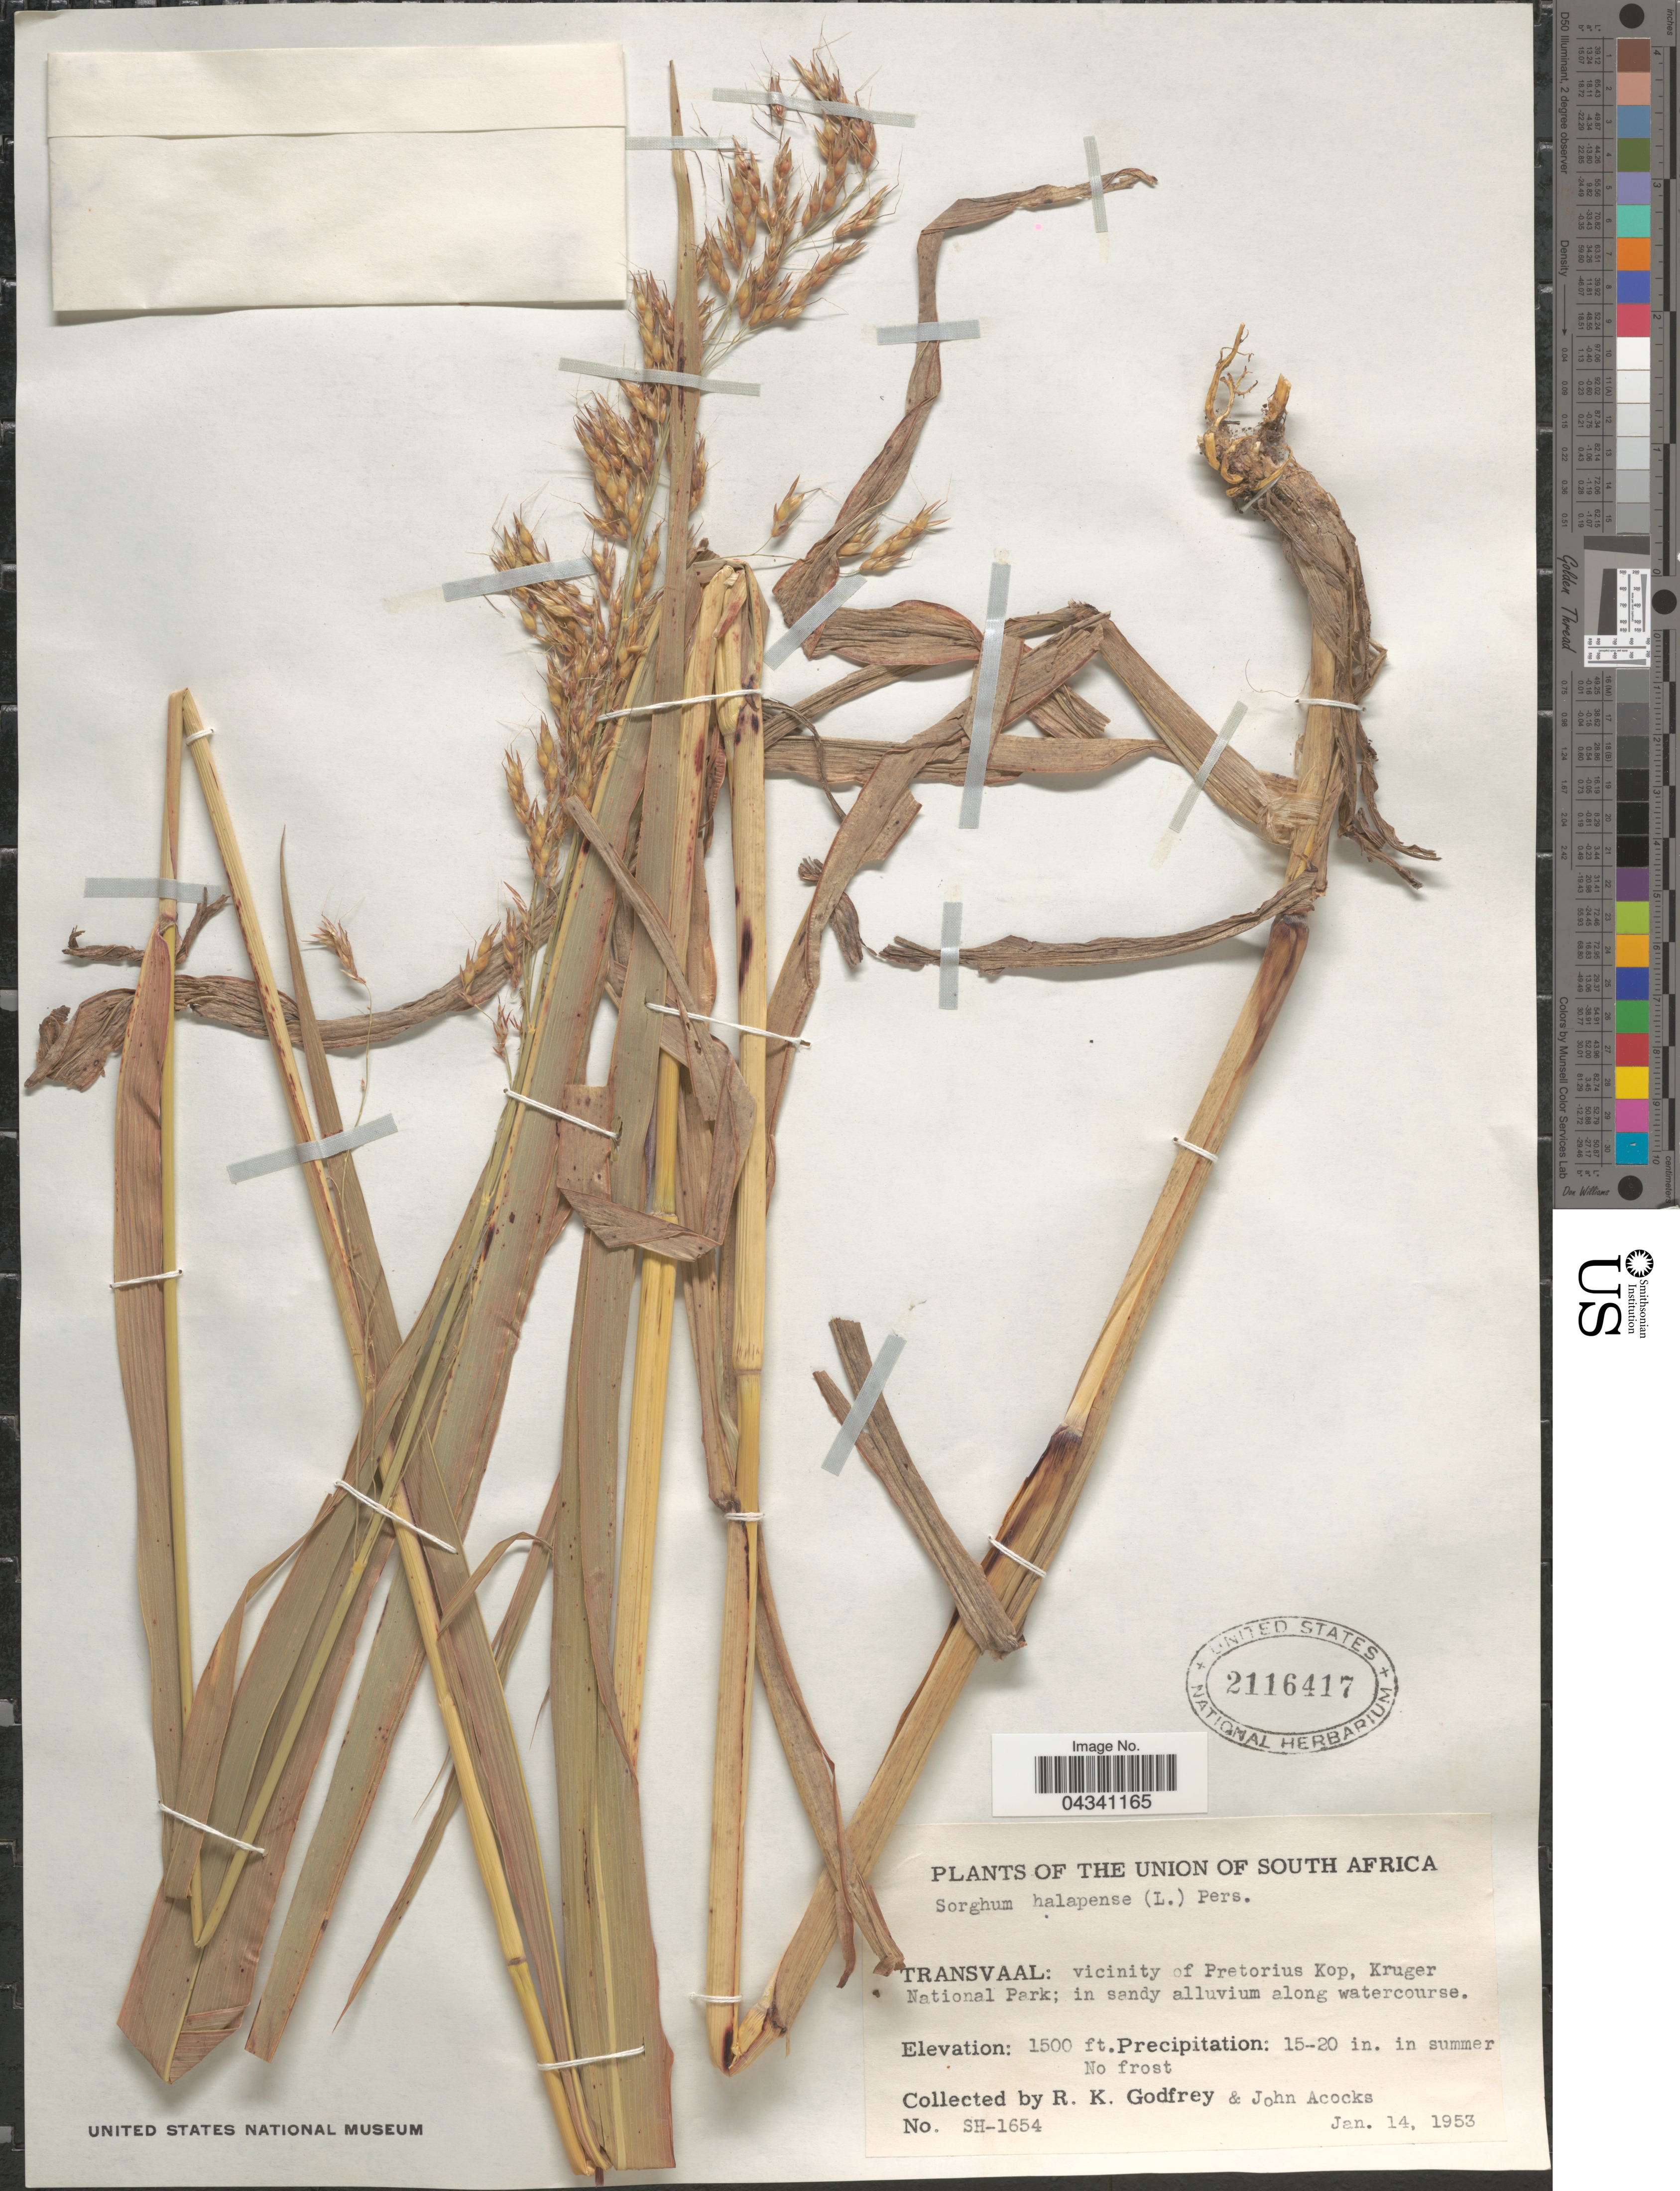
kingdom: Plantae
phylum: Tracheophyta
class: Liliopsida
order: Poales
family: Poaceae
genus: Sorghum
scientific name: Sorghum halepense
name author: (L.) Pers.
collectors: R. K. Godfrey & J. P. Acocks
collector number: SH-1654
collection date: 1953-01-14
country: South Africa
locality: Union of South Africa. Transvaal: vicinity of Pretorius Kop, Kruger National Park; in sandy alluvium along watercourse.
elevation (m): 457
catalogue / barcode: US 2116417